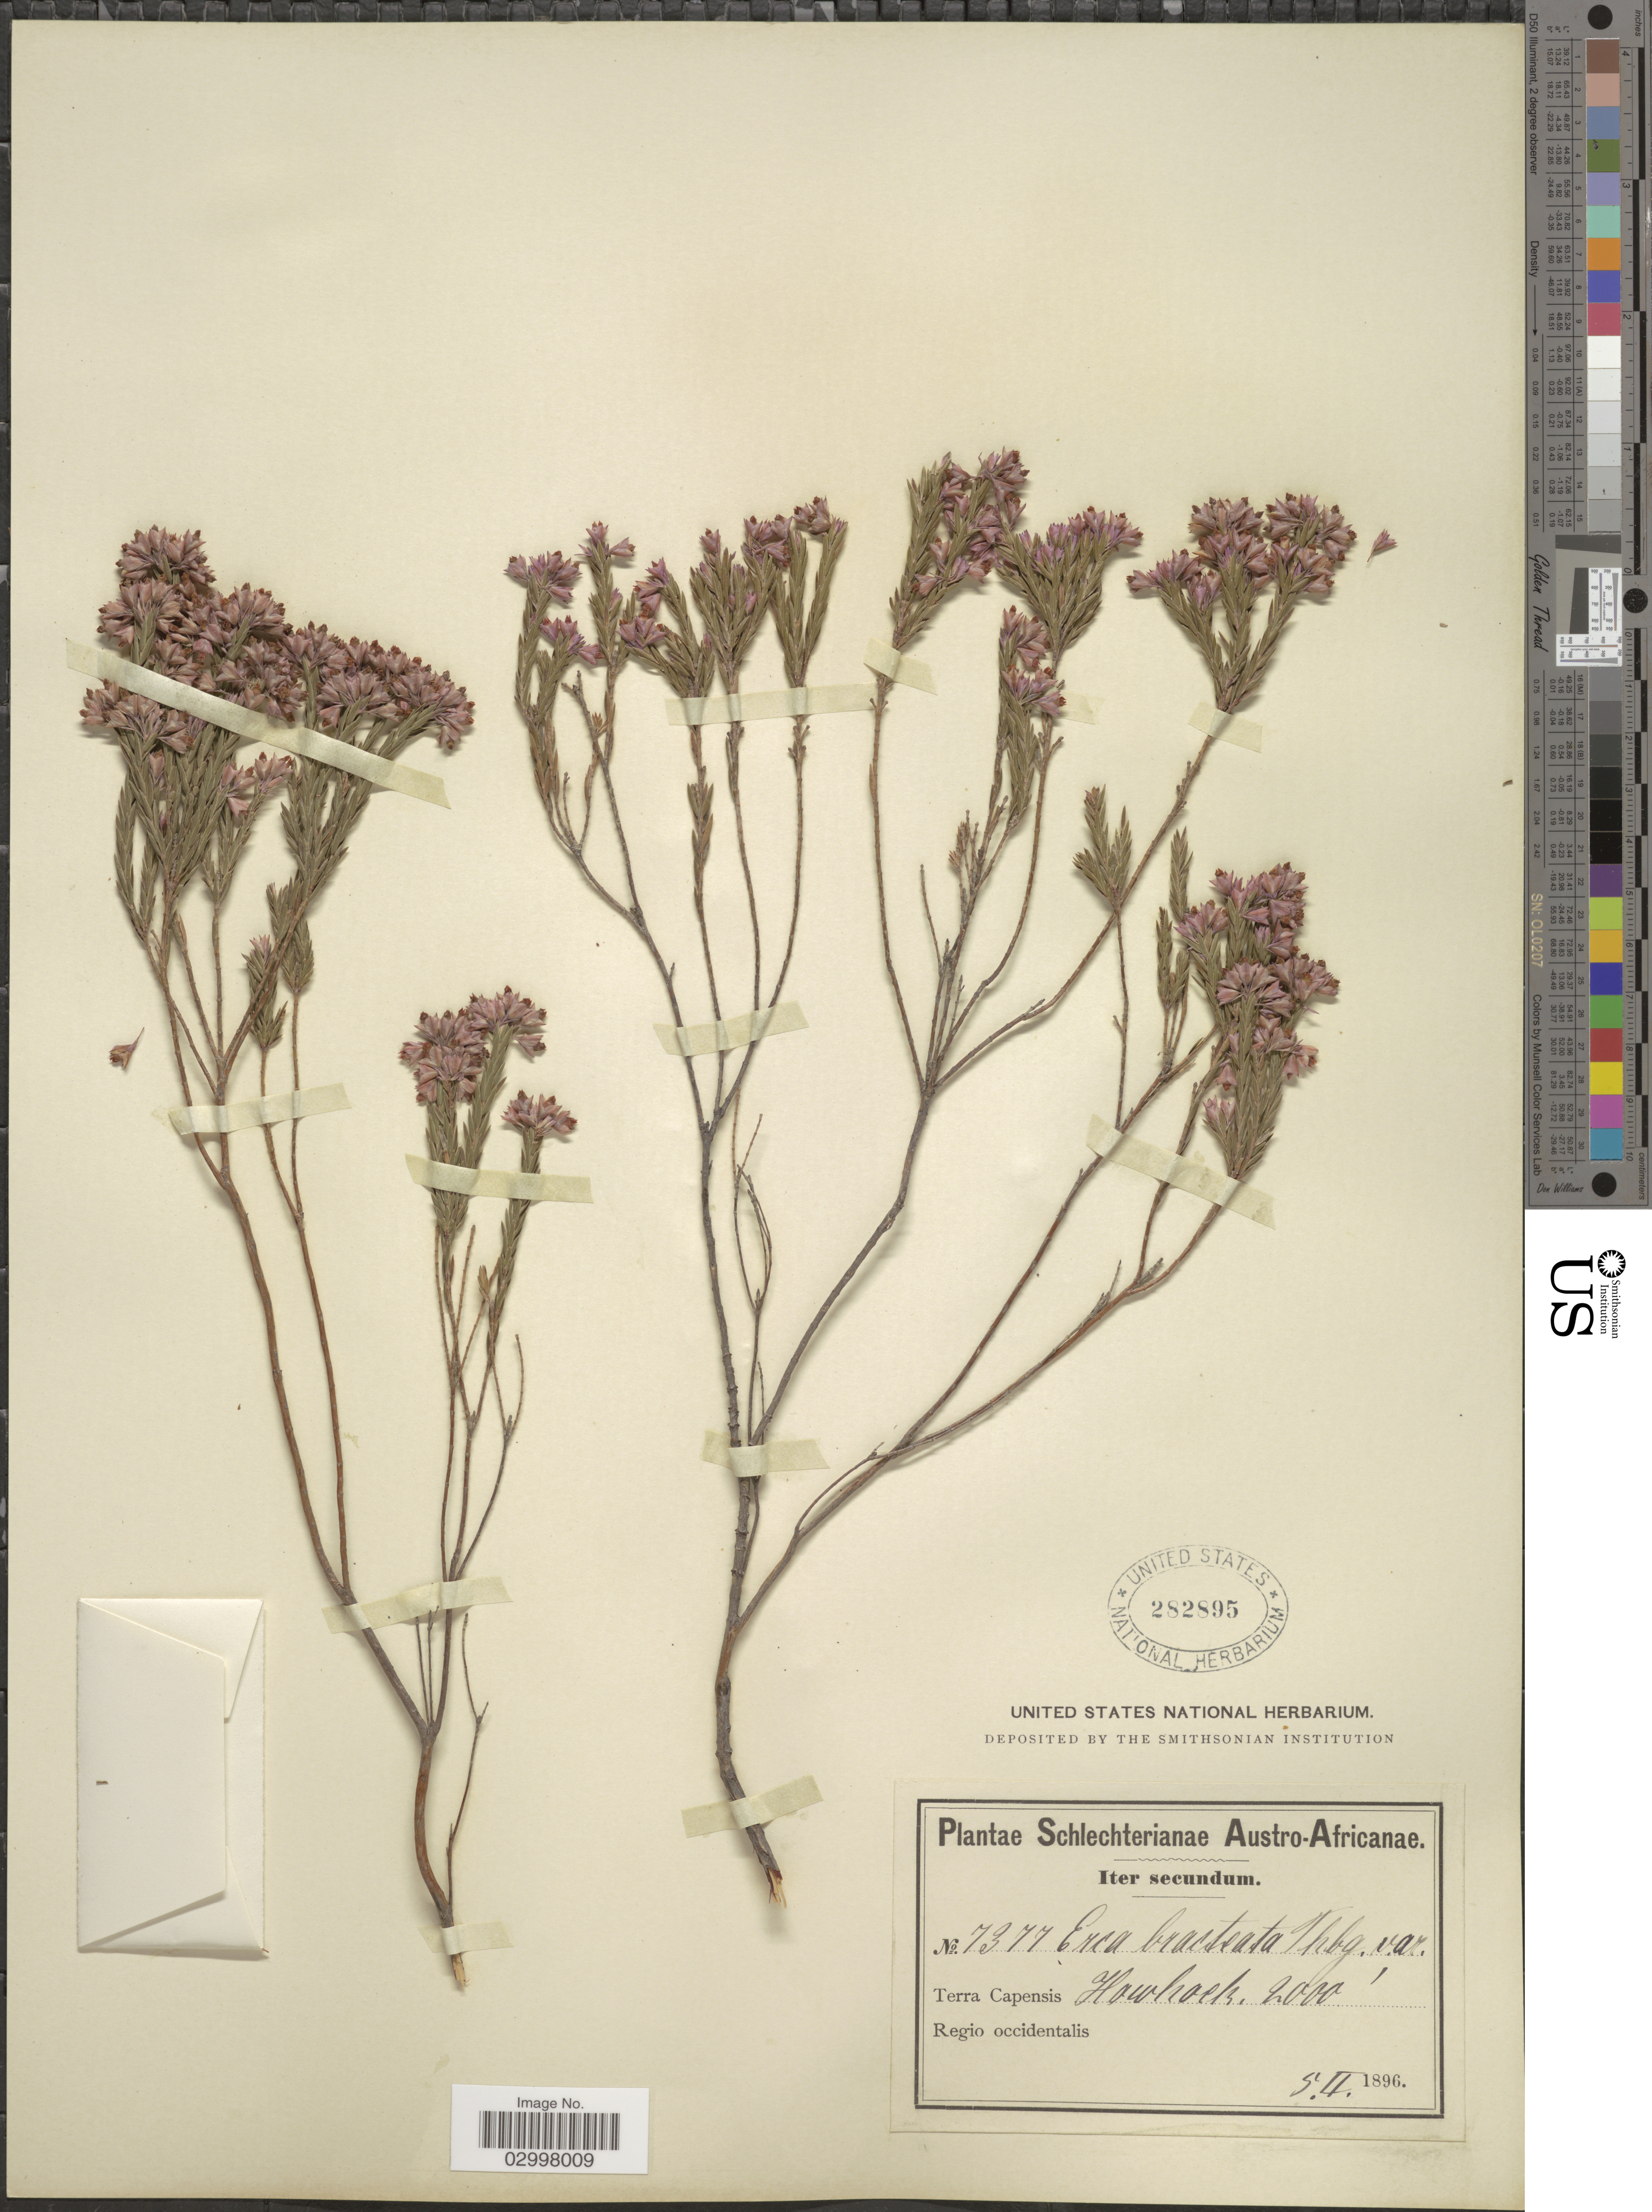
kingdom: Plantae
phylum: Tracheophyta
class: Magnoliopsida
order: Ericales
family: Ericaceae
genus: Erica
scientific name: Erica bracteata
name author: Thunb.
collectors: Schlechter, --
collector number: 7377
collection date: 1896-02-05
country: South Africa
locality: Austro-Africanae. Terra Capensis. Regio occidentalis. Houwhoek.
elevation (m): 610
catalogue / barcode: US 282895